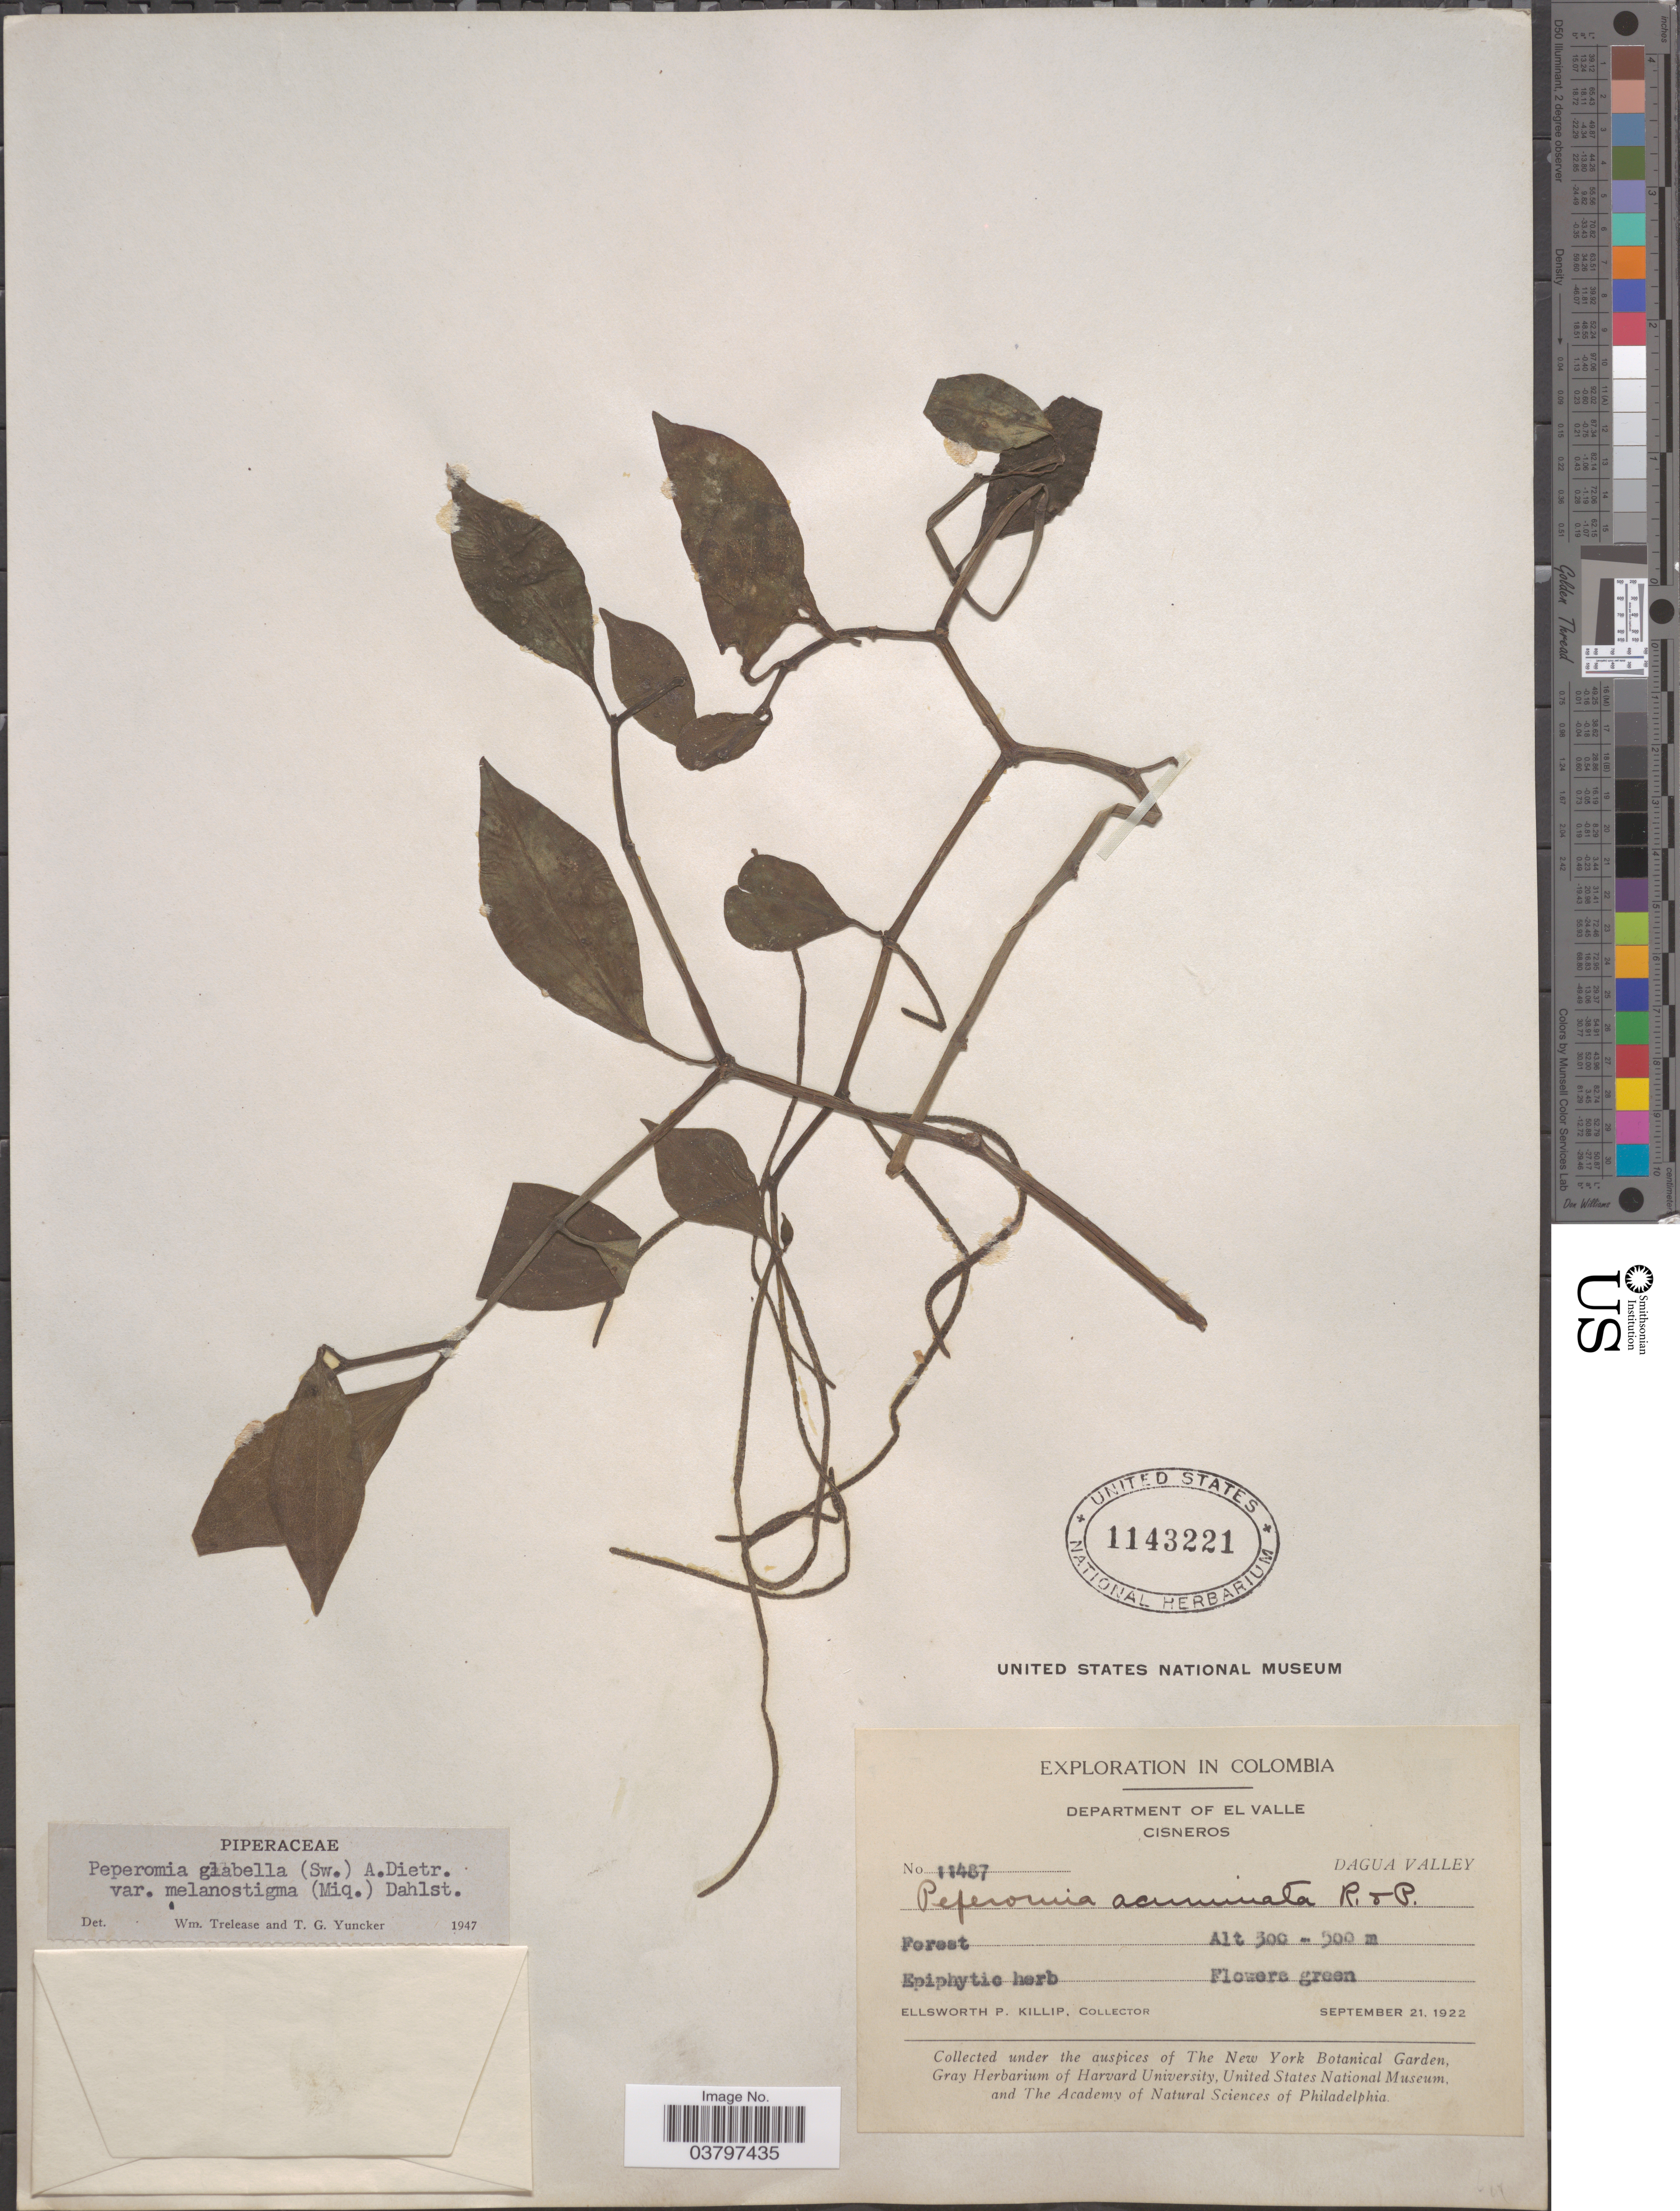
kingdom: Plantae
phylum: Tracheophyta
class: Magnoliopsida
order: Piperales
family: Piperaceae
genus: Peperomia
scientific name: Peperomia glabella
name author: (Sw.) A. Dietr.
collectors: E. P. Killip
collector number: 11487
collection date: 1922-09-21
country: Colombia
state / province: Valle del Cauca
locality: Department of El Valle. Cisneros. Dagua Valley.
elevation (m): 300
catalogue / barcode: US 1143221